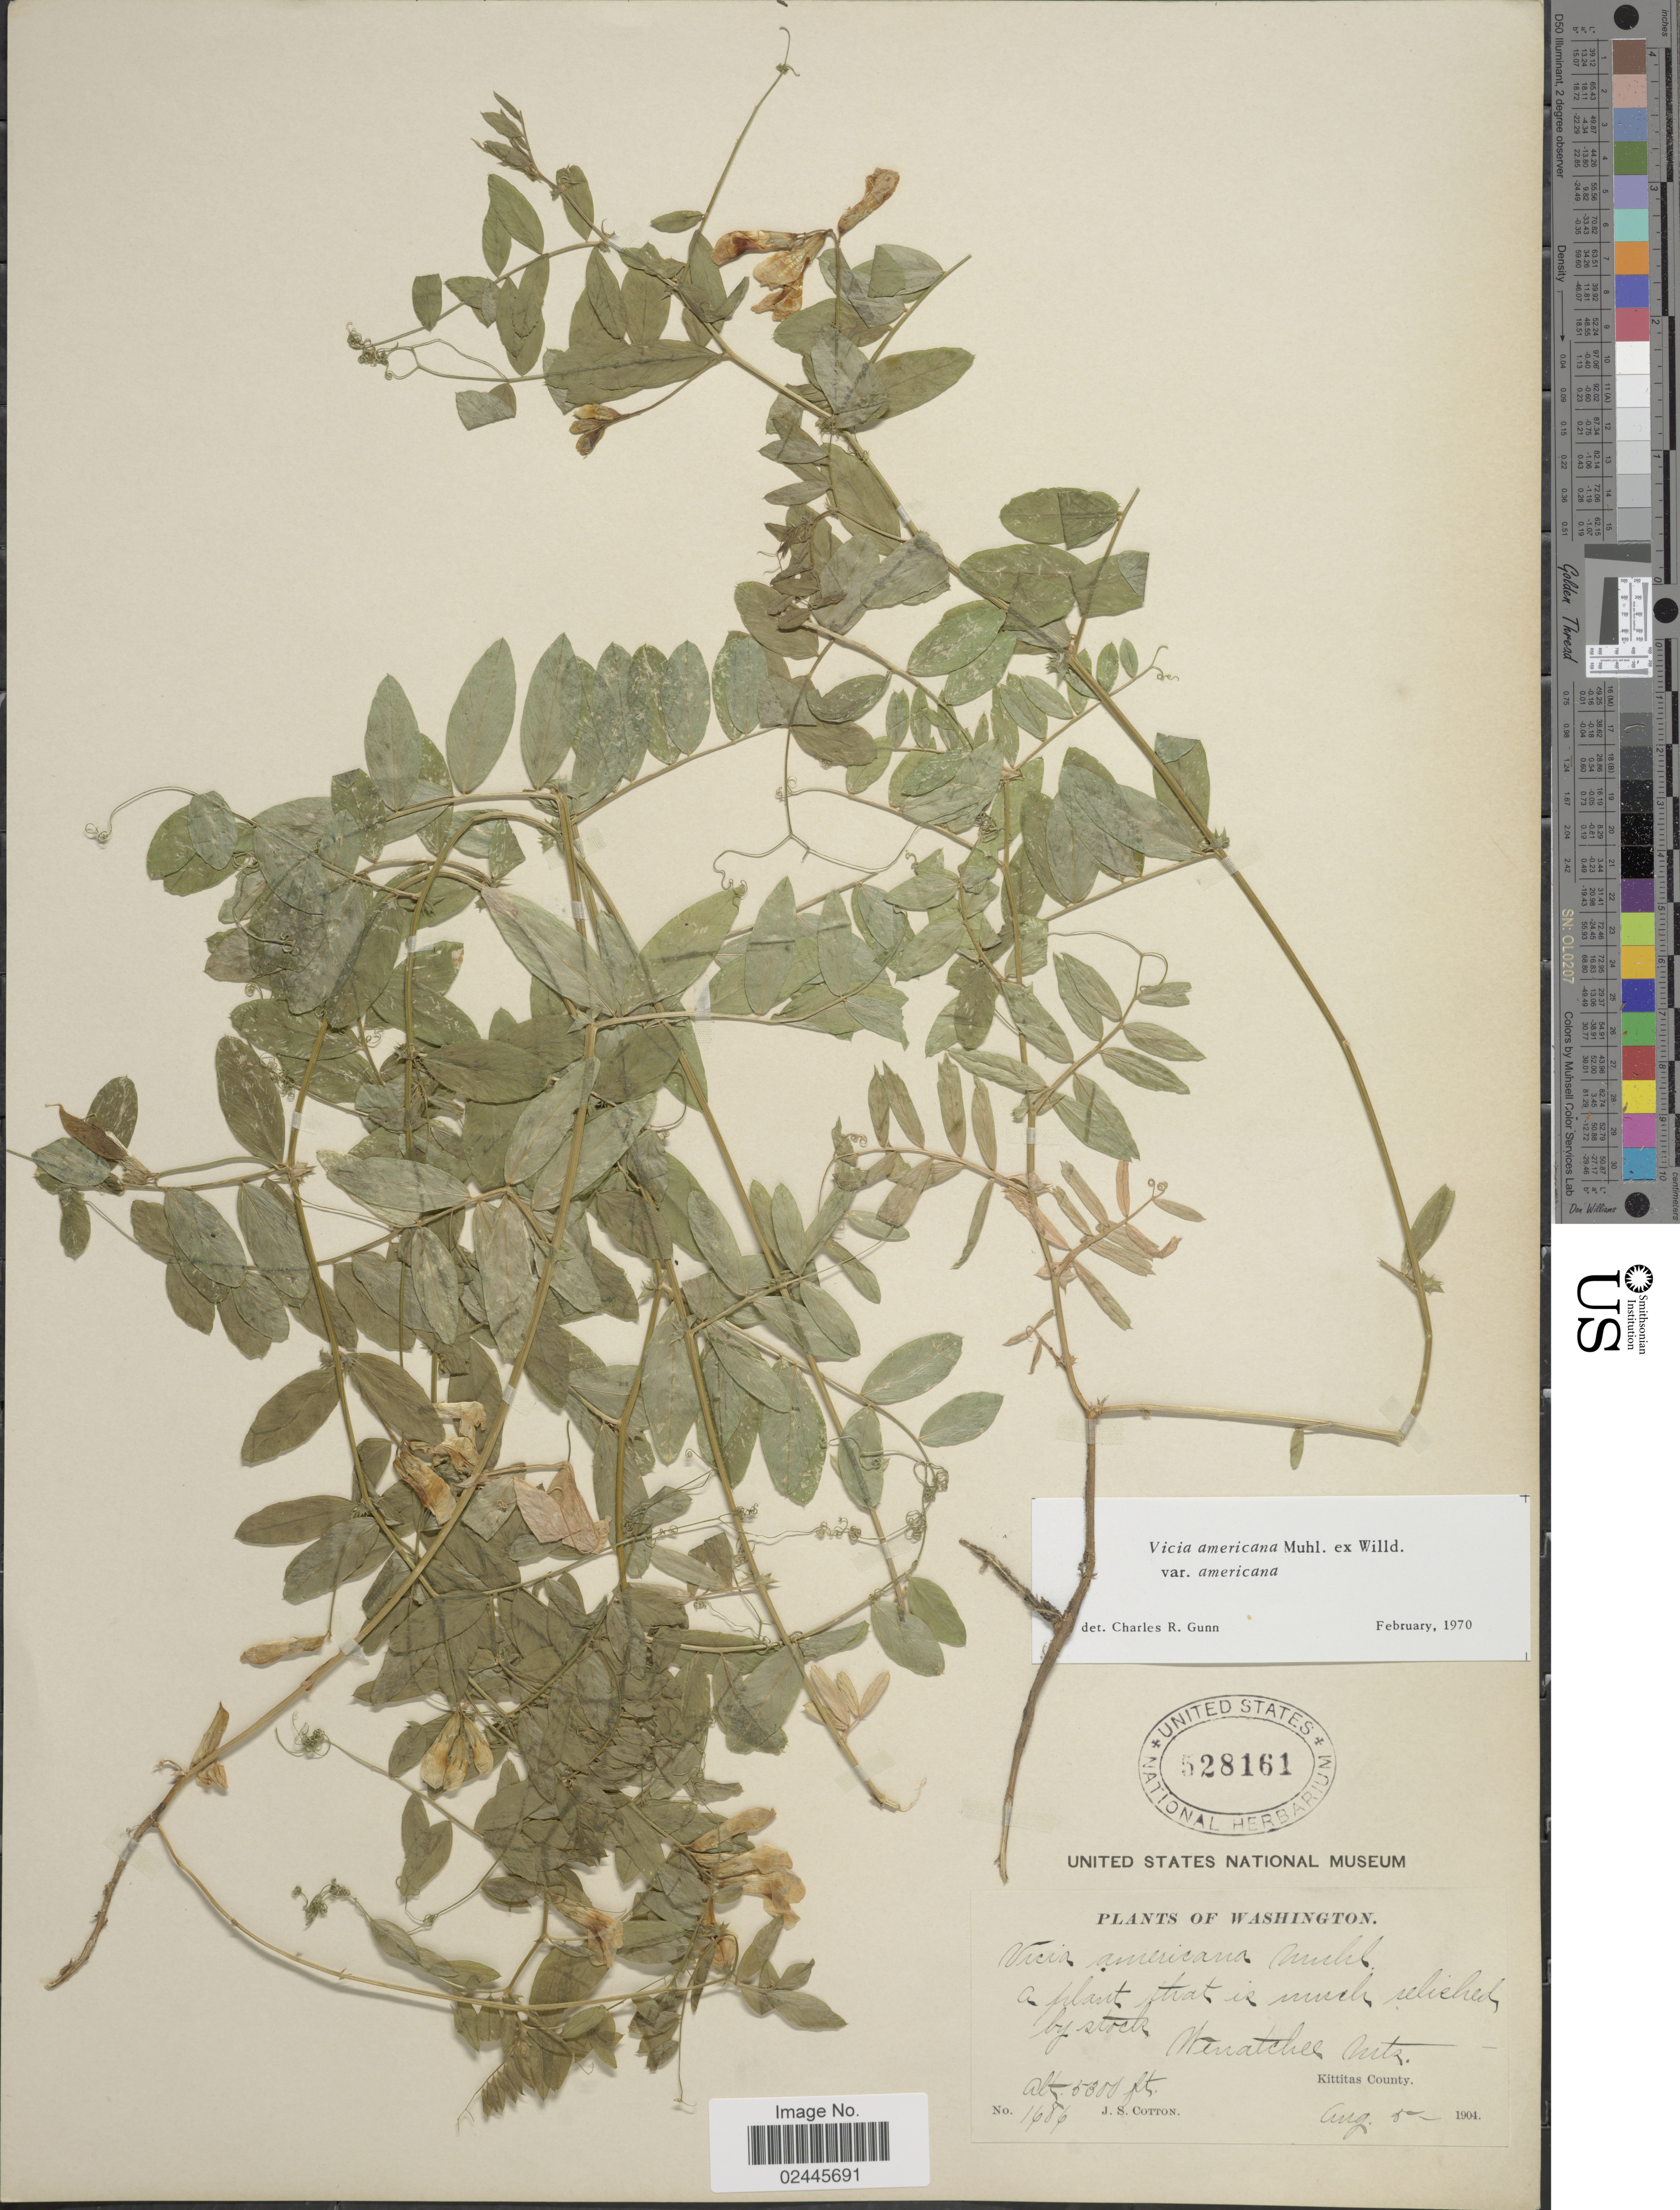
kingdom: Plantae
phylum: Tracheophyta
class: Magnoliopsida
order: Fabales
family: Fabaceae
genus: Vicia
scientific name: Vicia americana var. americana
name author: Muhl. ex Willd.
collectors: J. S. Cotton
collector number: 1686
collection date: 1904-08-05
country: United States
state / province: Washington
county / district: Kittitas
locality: Wenatchee Mts. Kittitas County.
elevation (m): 1615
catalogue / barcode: US 528161